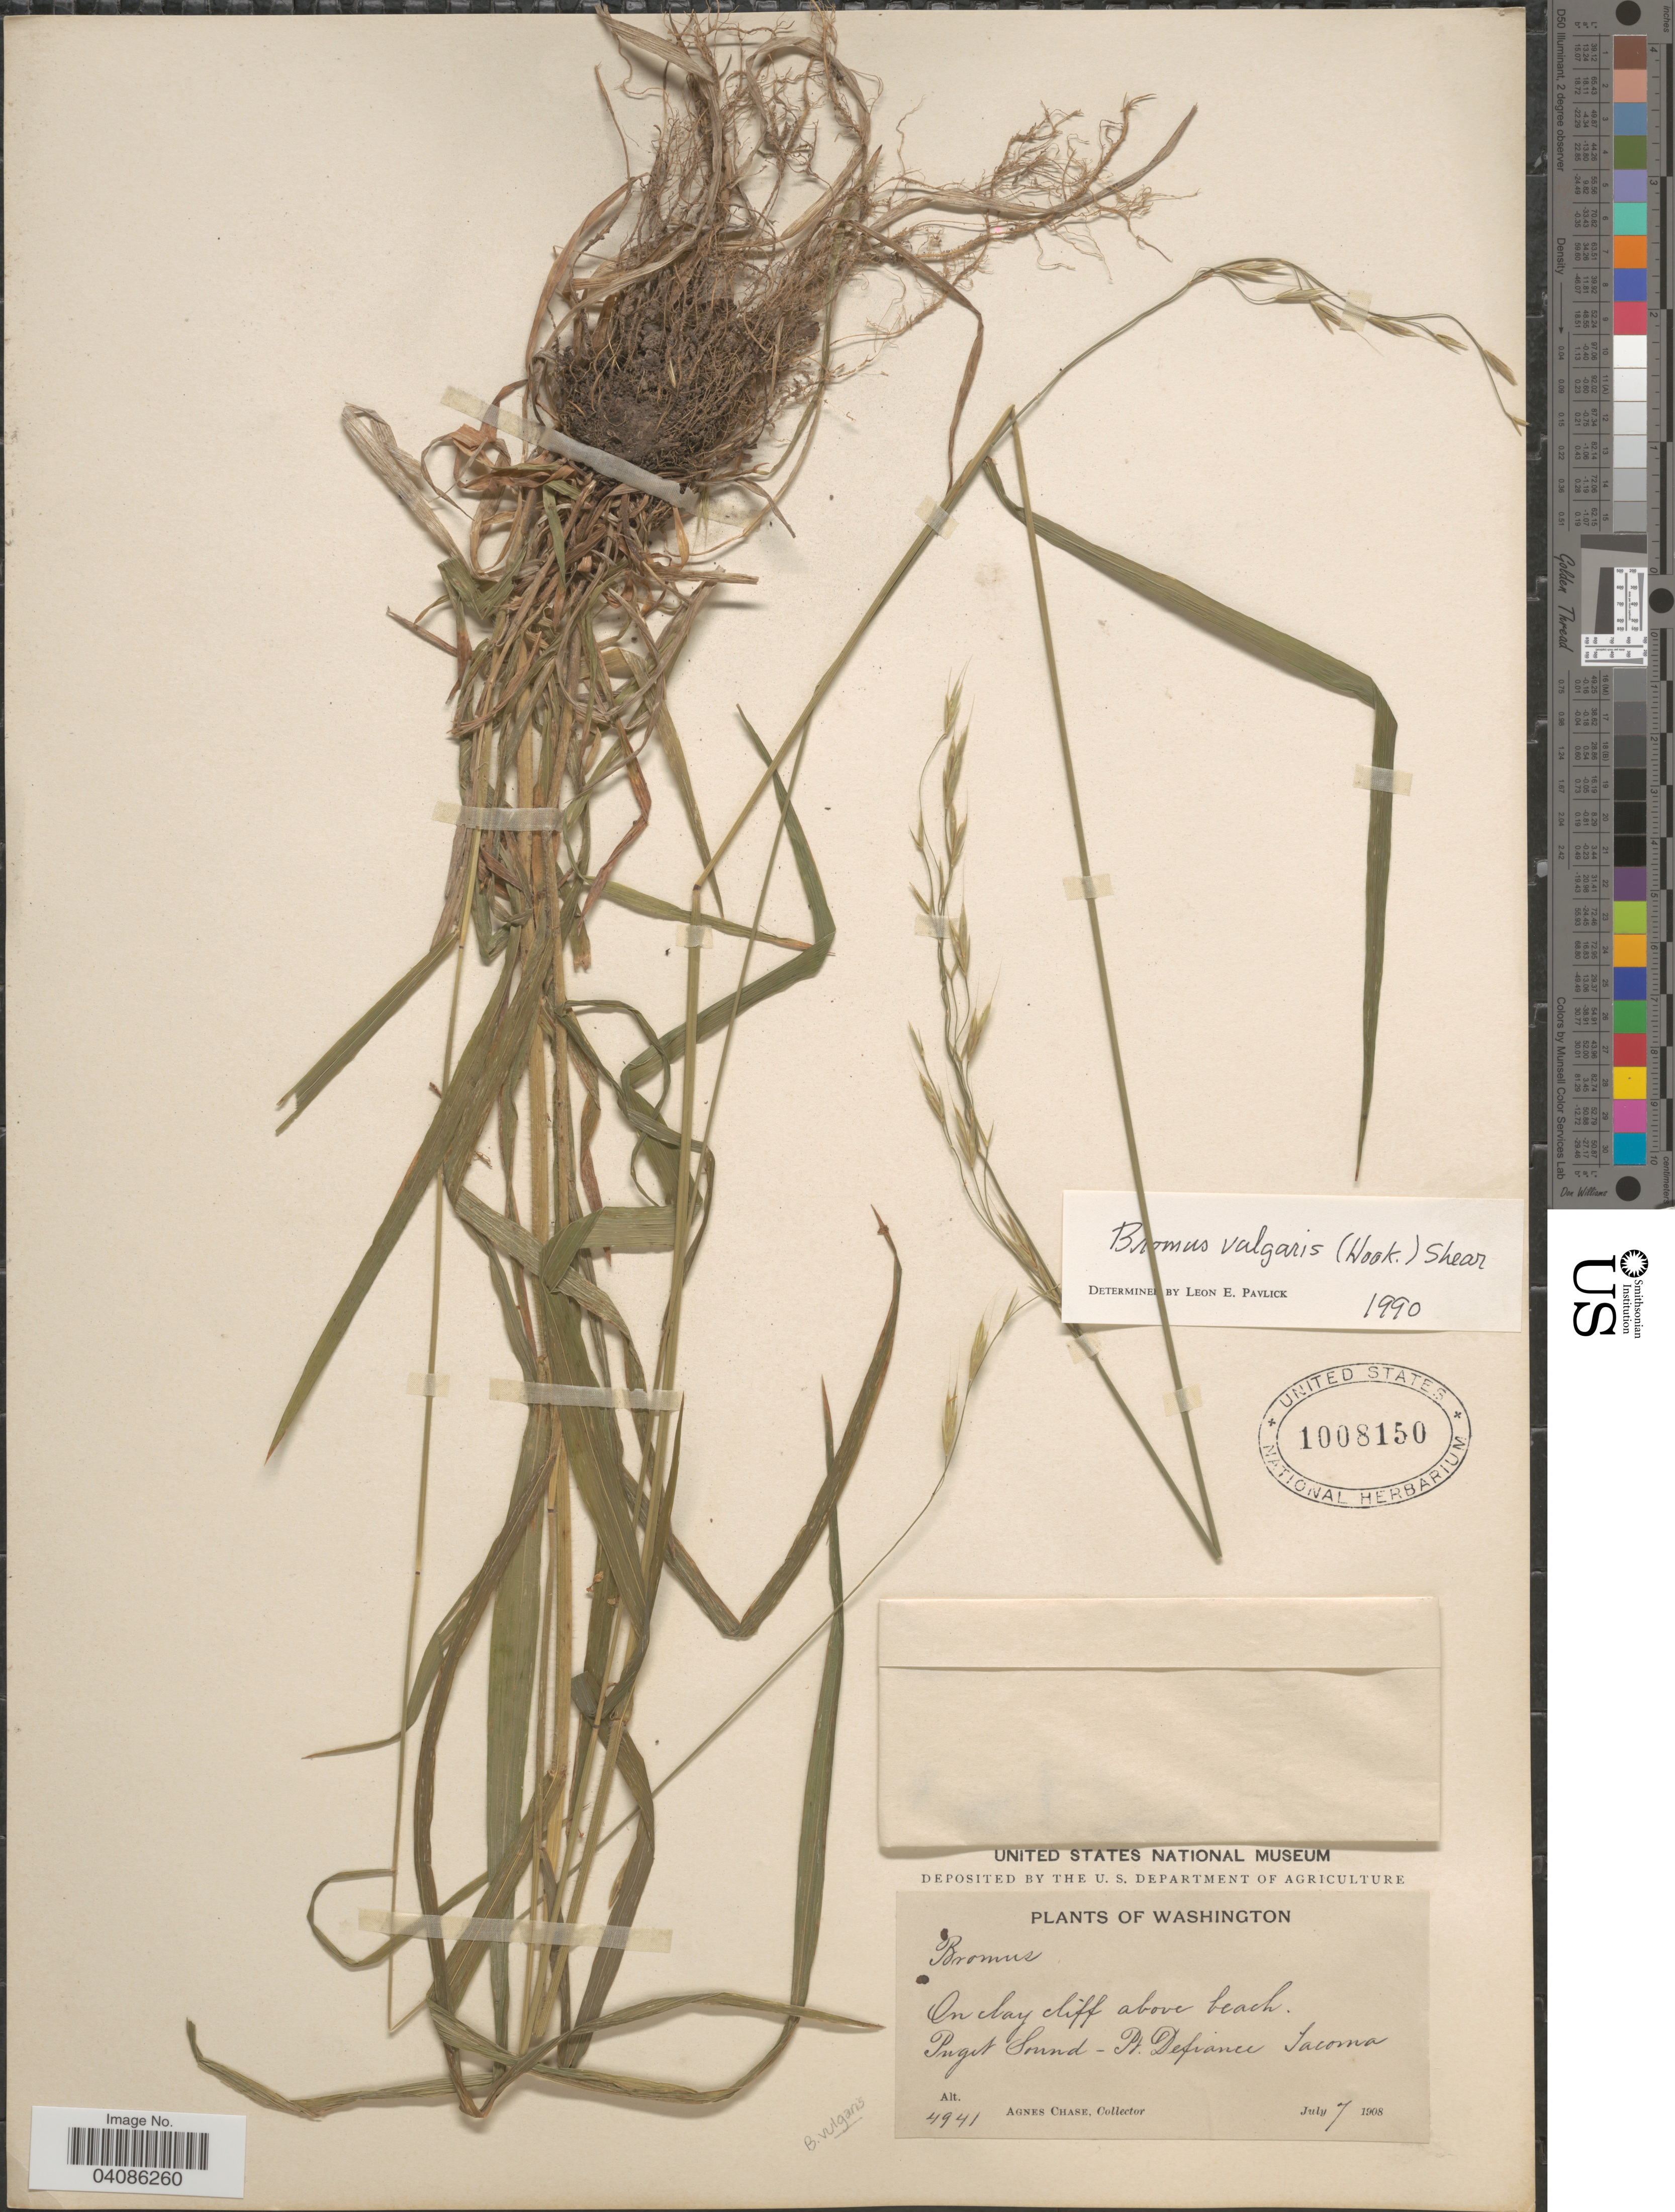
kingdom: Plantae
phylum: Tracheophyta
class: Liliopsida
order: Poales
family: Poaceae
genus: Bromus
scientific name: Bromus texensis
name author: (Shear) Hitchc.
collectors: A. Chase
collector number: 4941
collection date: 1908-07-07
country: United States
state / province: Washington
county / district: King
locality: On clay cliff above beach. Puget Sound - Pt. Defiance Tacoma.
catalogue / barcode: US 1008150